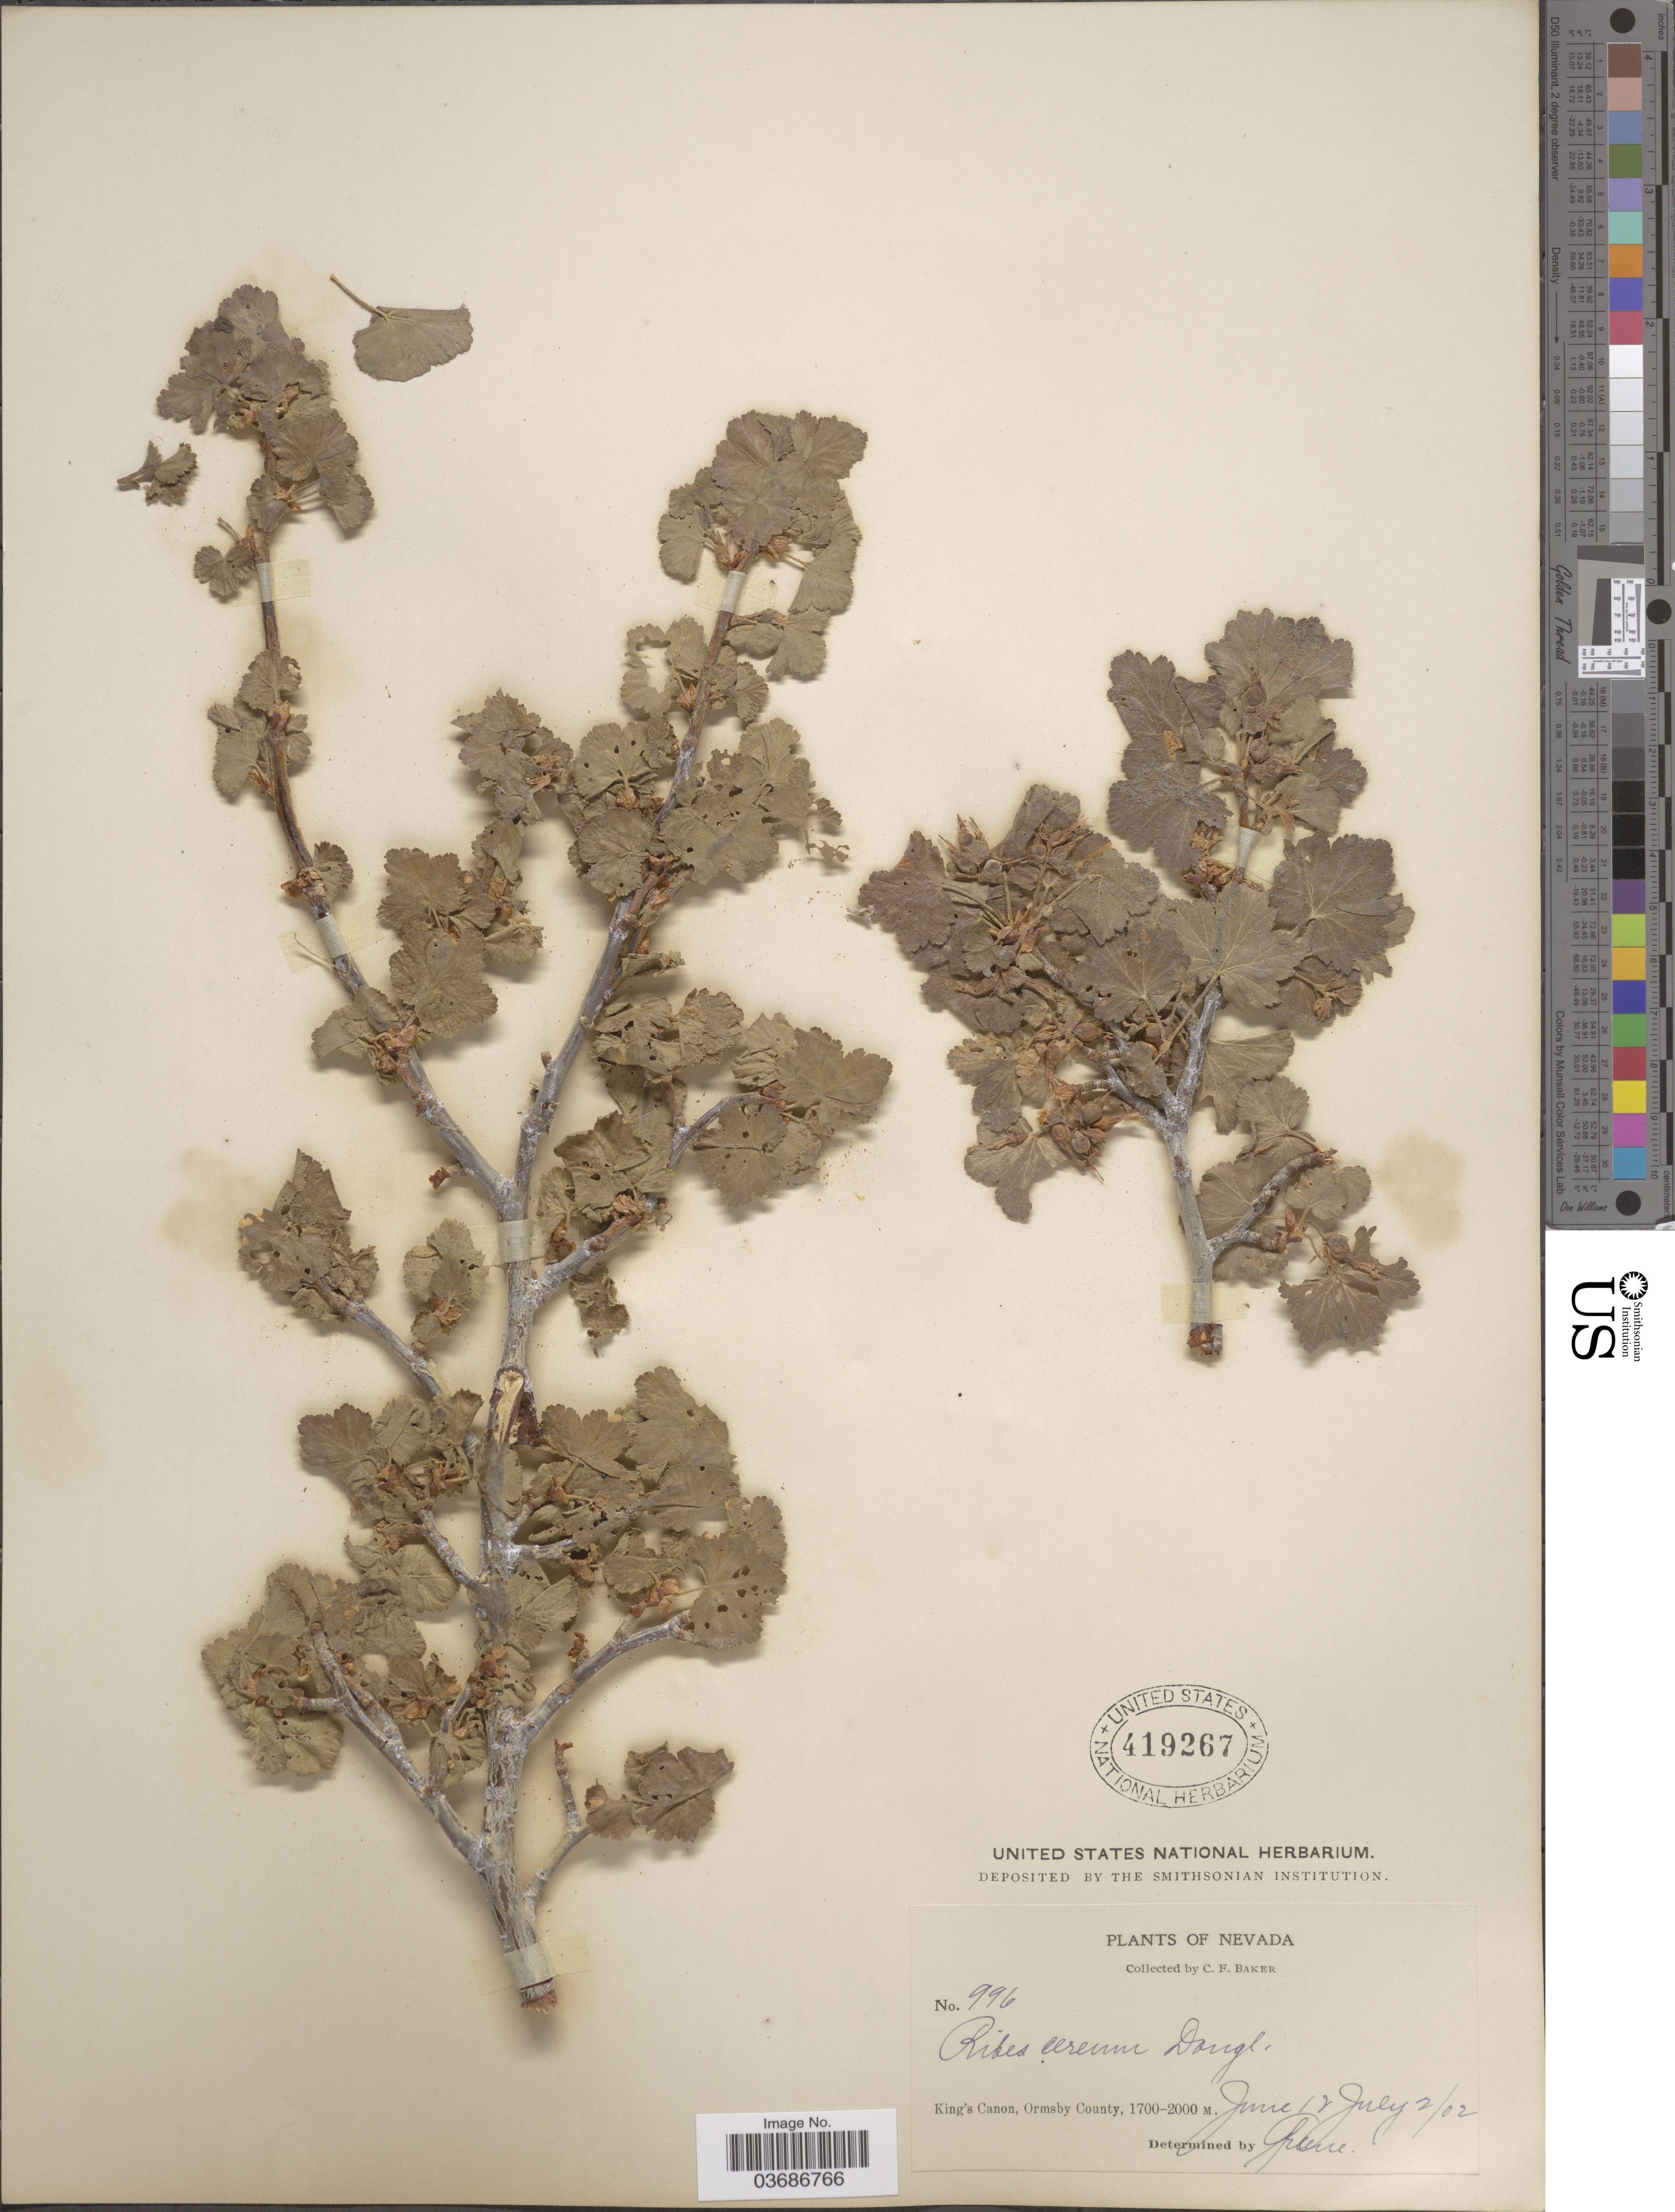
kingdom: Plantae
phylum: Tracheophyta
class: Magnoliopsida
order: Saxifragales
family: Grossulariaceae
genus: Ribes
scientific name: Ribes cereum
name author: Douglas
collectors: C. F. Baker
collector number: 996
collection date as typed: Transcribed d/m/y: 2/7/2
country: United States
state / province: Nevada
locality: King's Canon, Ormsby County.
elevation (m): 1700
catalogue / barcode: US 419267